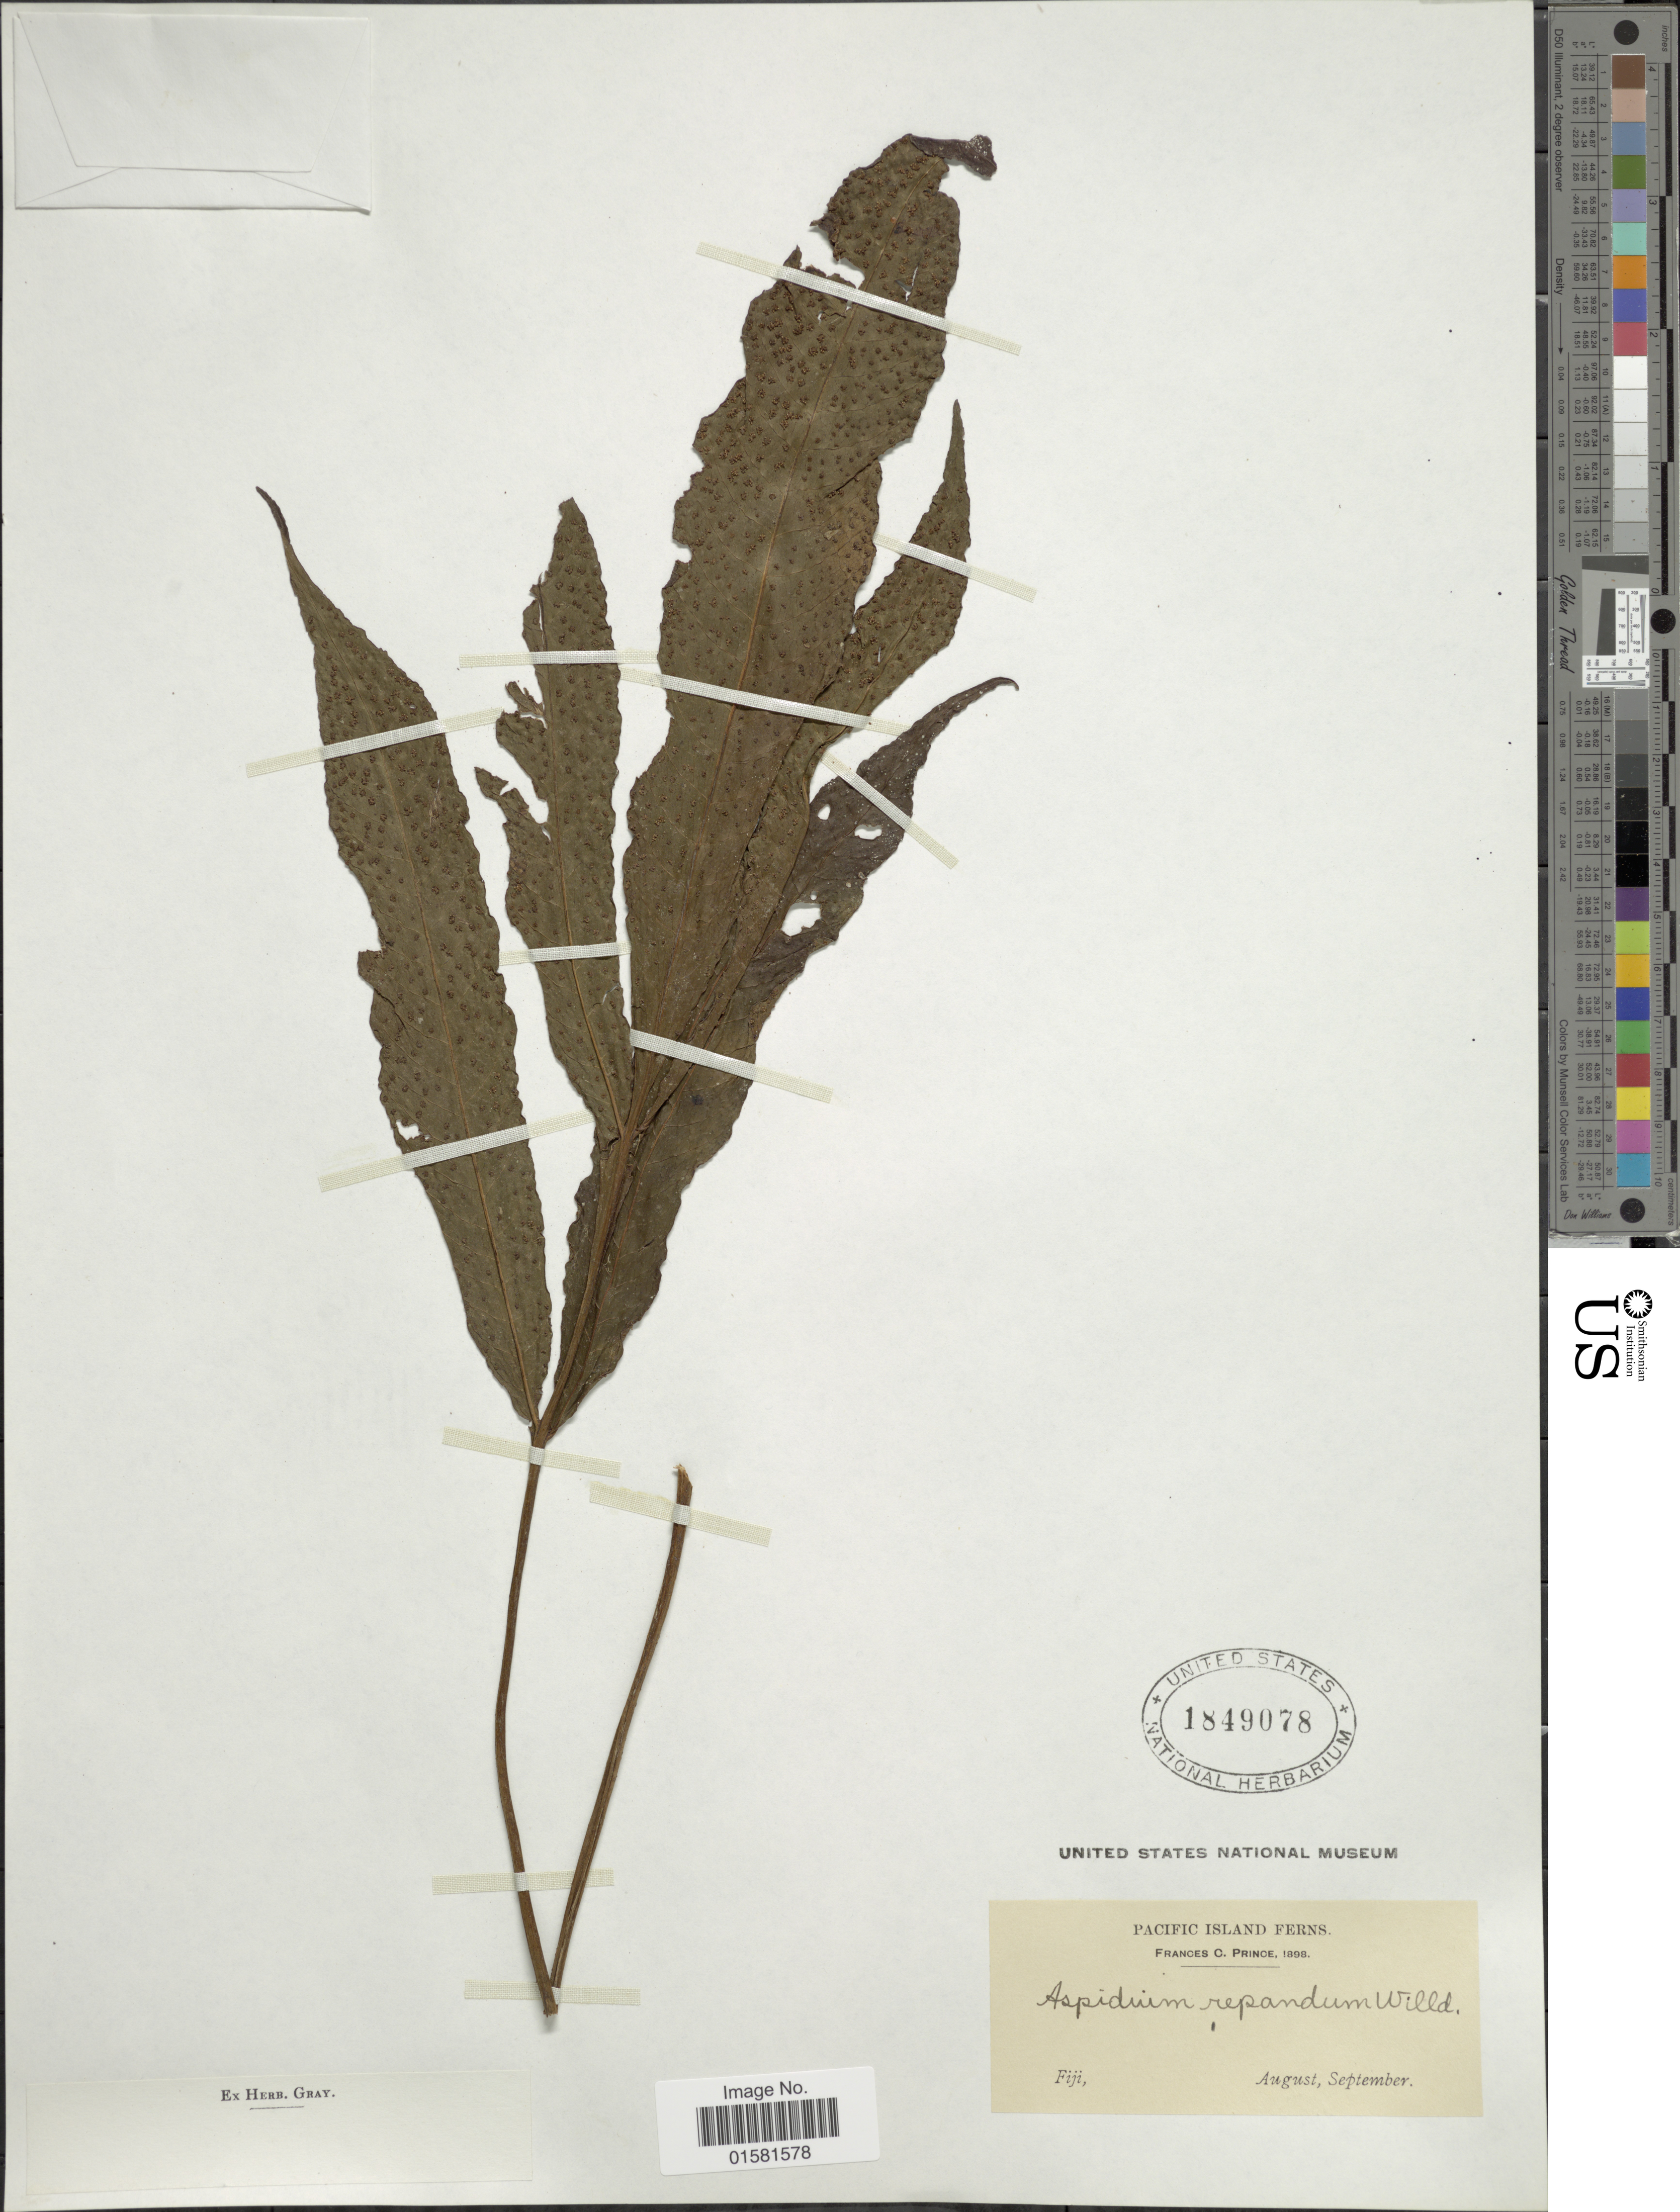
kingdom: Plantae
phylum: Tracheophyta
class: Polypodiopsida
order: Polypodiales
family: Tectariaceae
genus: Tectaria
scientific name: Tectaria sp.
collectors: F. Prince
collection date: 1898-08/1898-09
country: Fiji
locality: Pacific Island, Fiji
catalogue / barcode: US 1849078